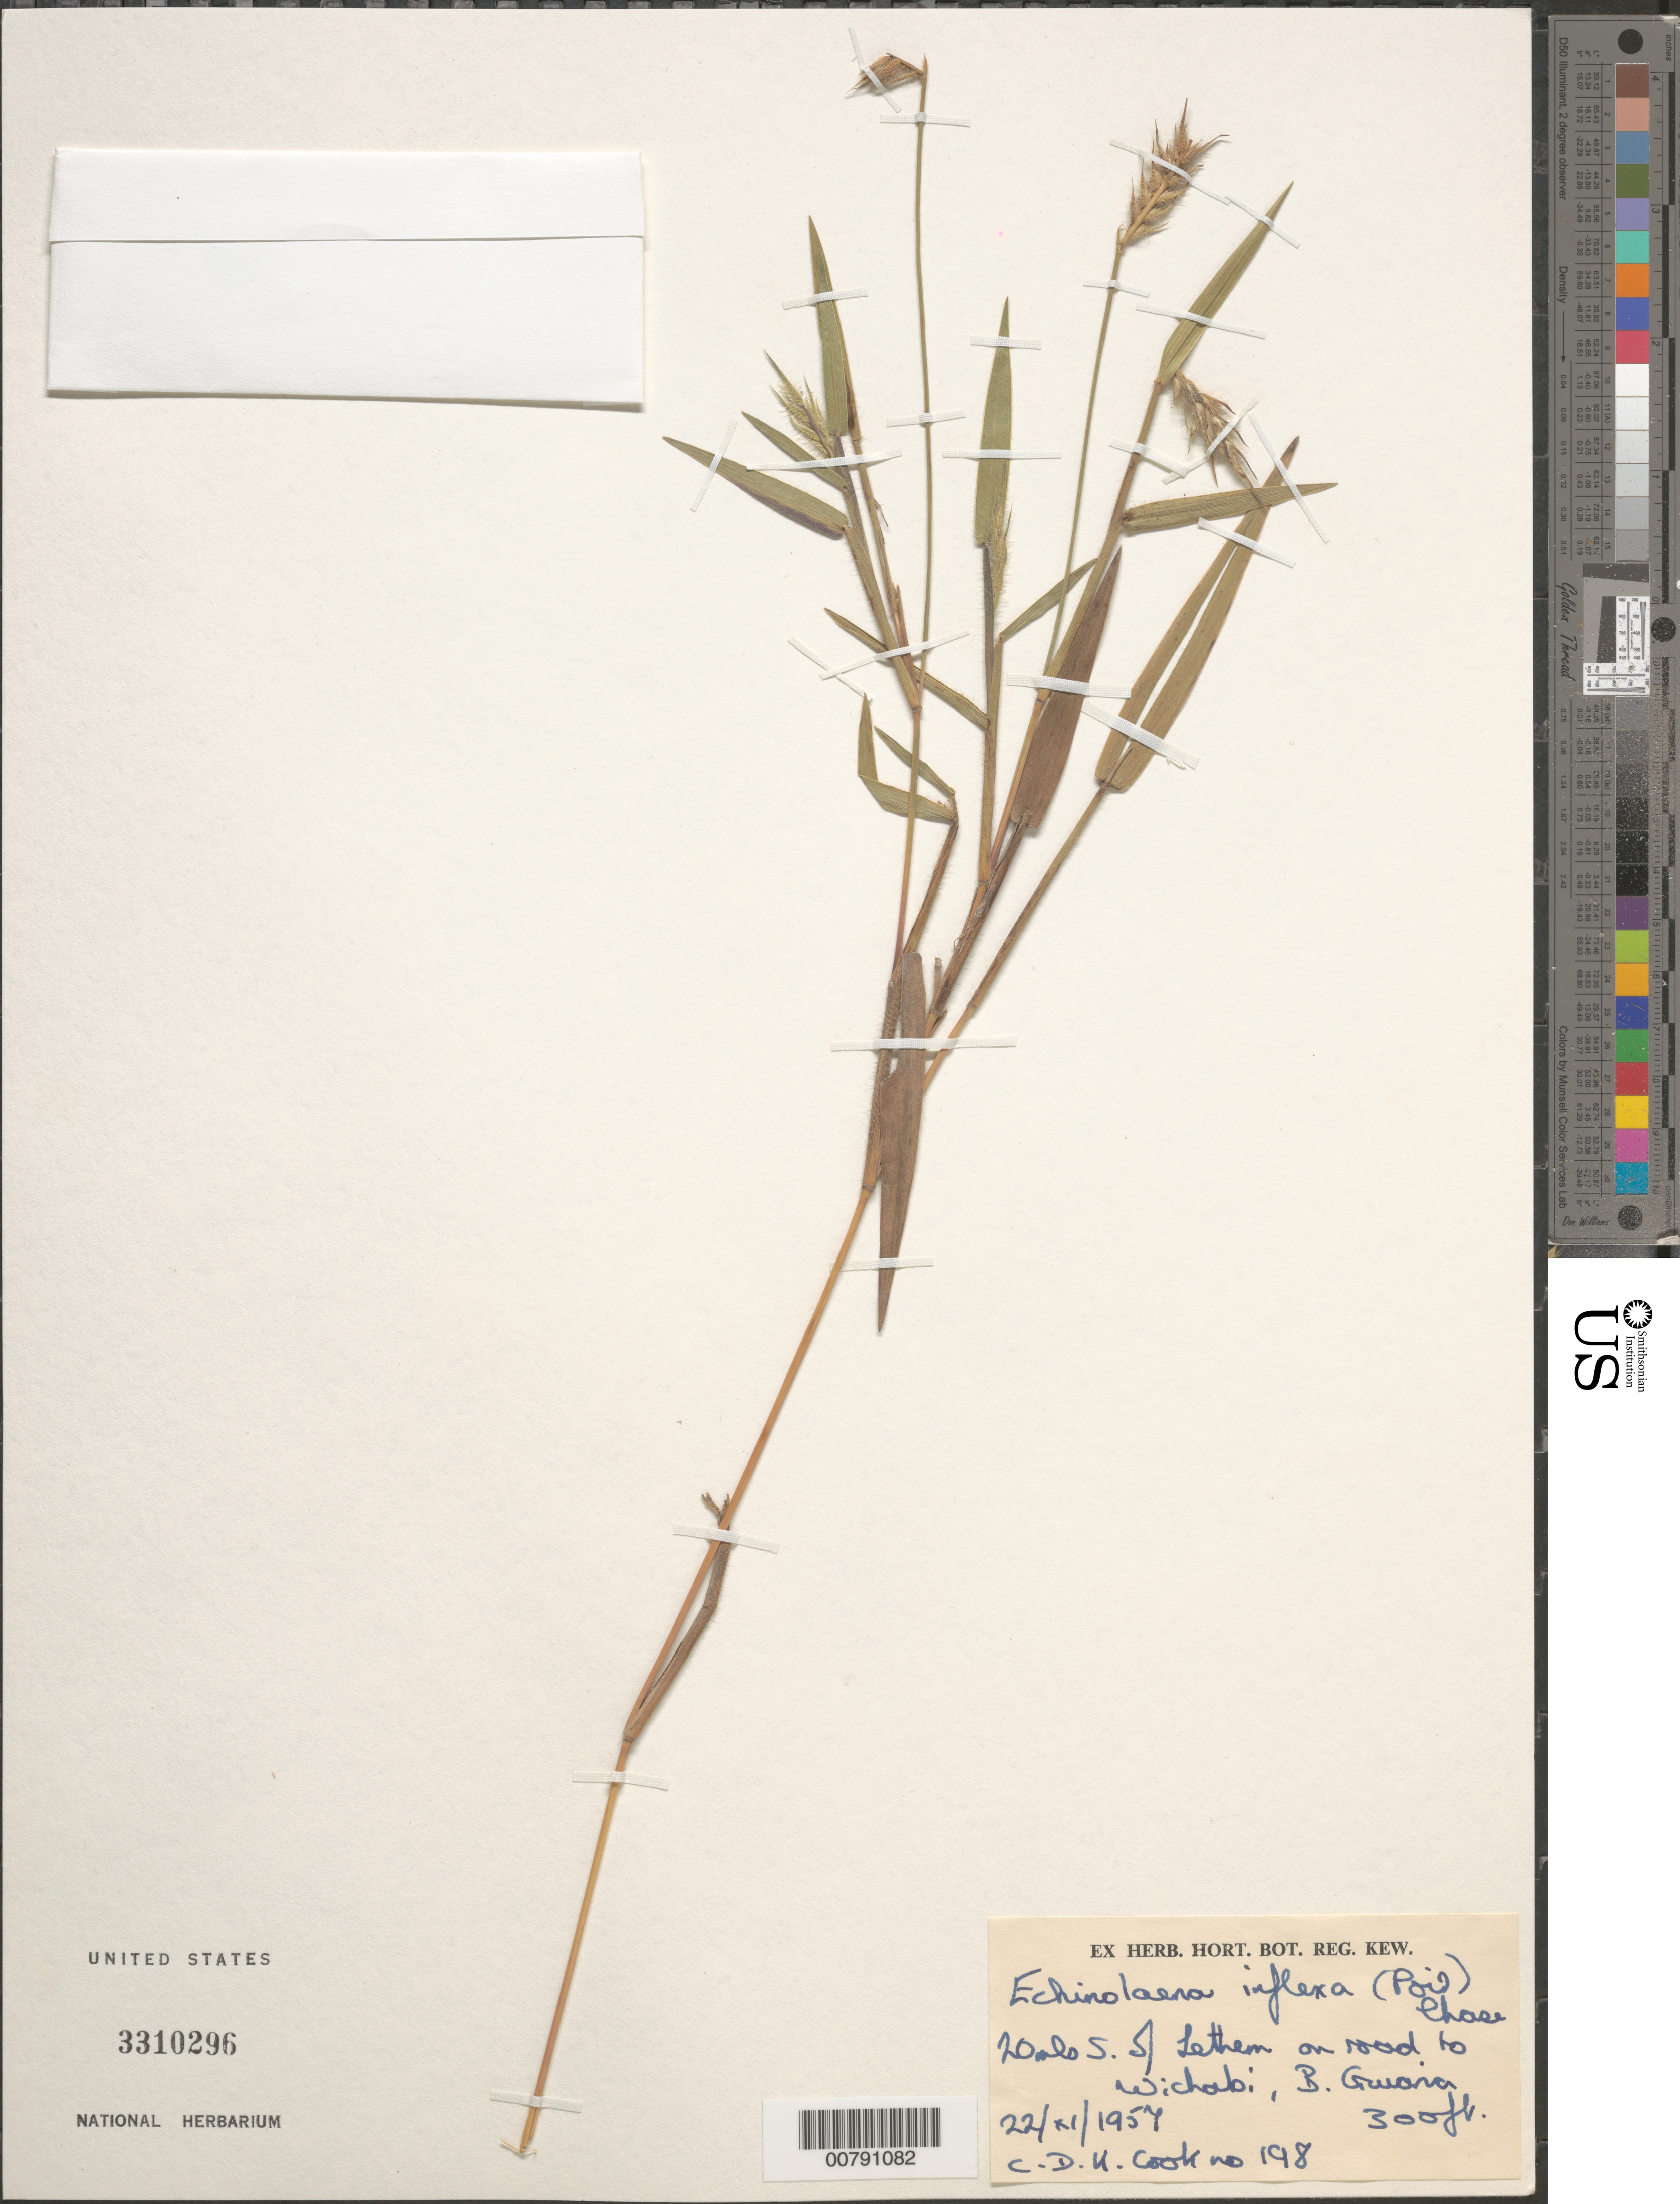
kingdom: Plantae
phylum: Tracheophyta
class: Liliopsida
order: Poales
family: Poaceae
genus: Echinolaena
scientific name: Echinolaena inflexa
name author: (Poir.) Chase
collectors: C. D. K. Cook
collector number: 198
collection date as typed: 22-Nov-57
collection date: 1957-11-22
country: Guyana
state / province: U. Takutu-U. Essequibo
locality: Lethem, 20 mi. S of, on Wichabi Road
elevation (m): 91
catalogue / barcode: US 3310296